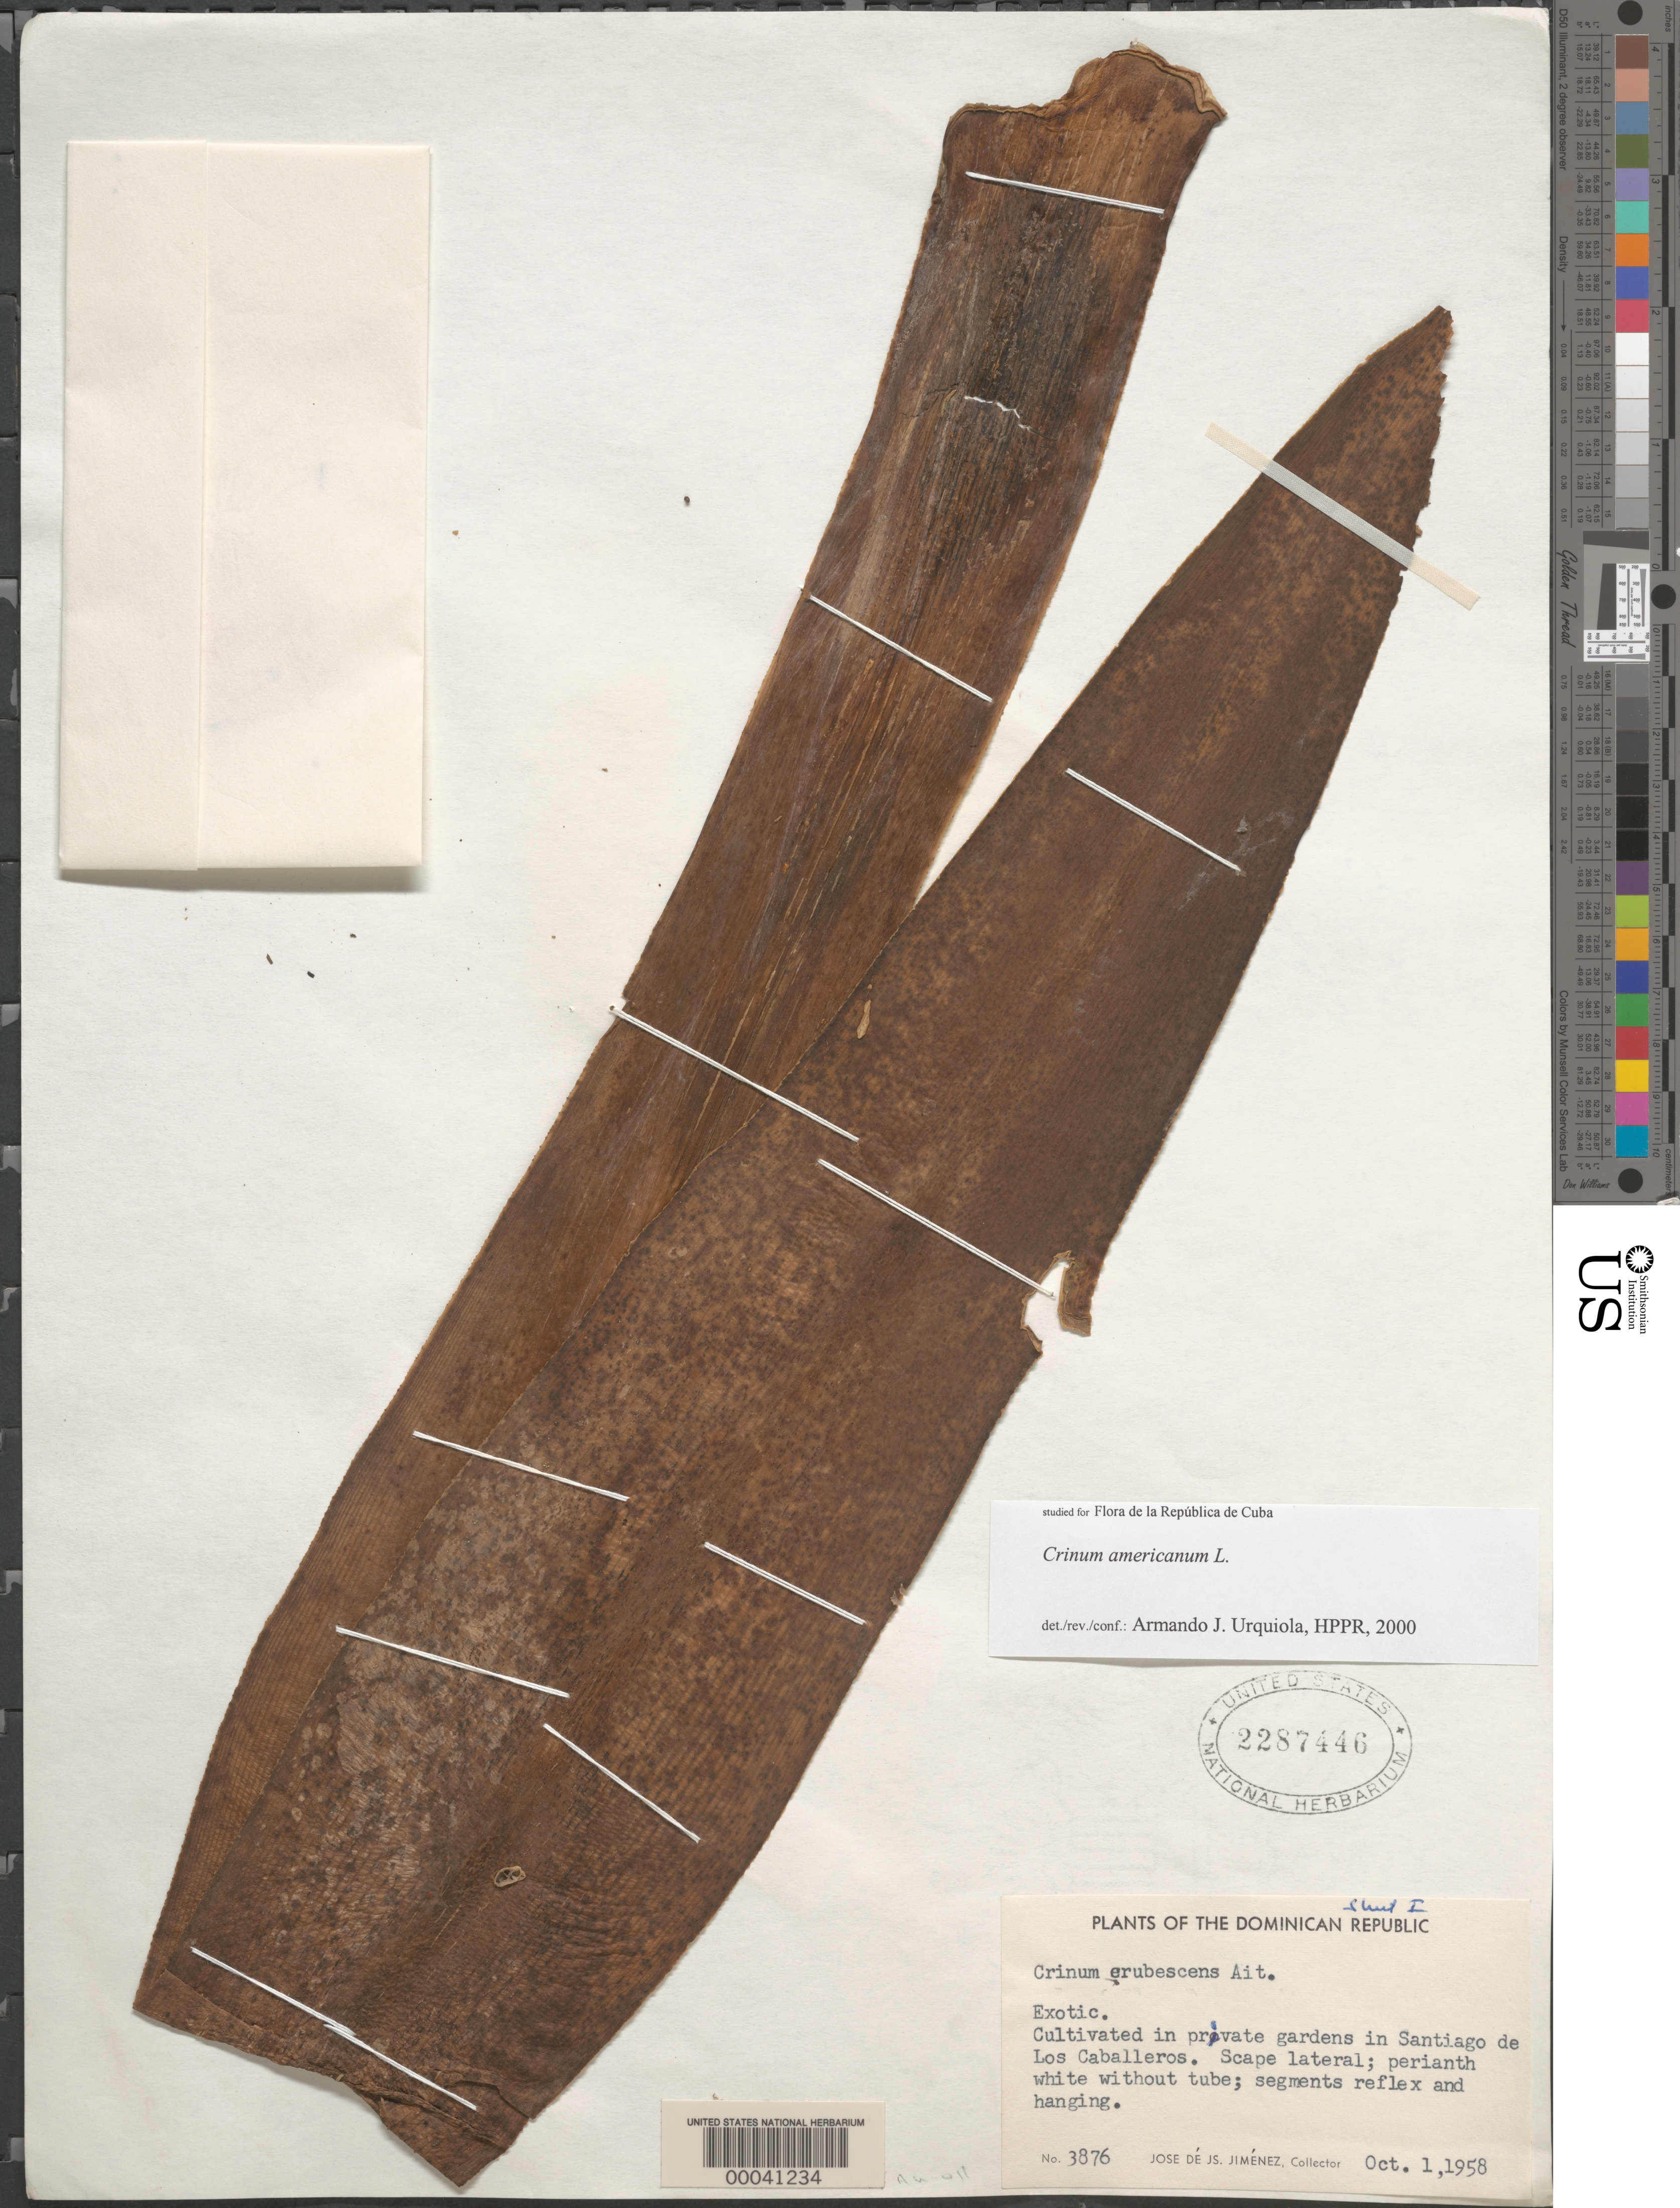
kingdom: Plantae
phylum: Tracheophyta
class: Liliopsida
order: Asparagales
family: Amaryllidaceae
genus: Crinum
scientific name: Crinum americanum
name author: L.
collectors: J. J. Jiménez Almonte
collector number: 3876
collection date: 1958-10-01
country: Dominican Republic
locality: Private gardens in Santiago de Los Caballeros.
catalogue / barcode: US 2287446